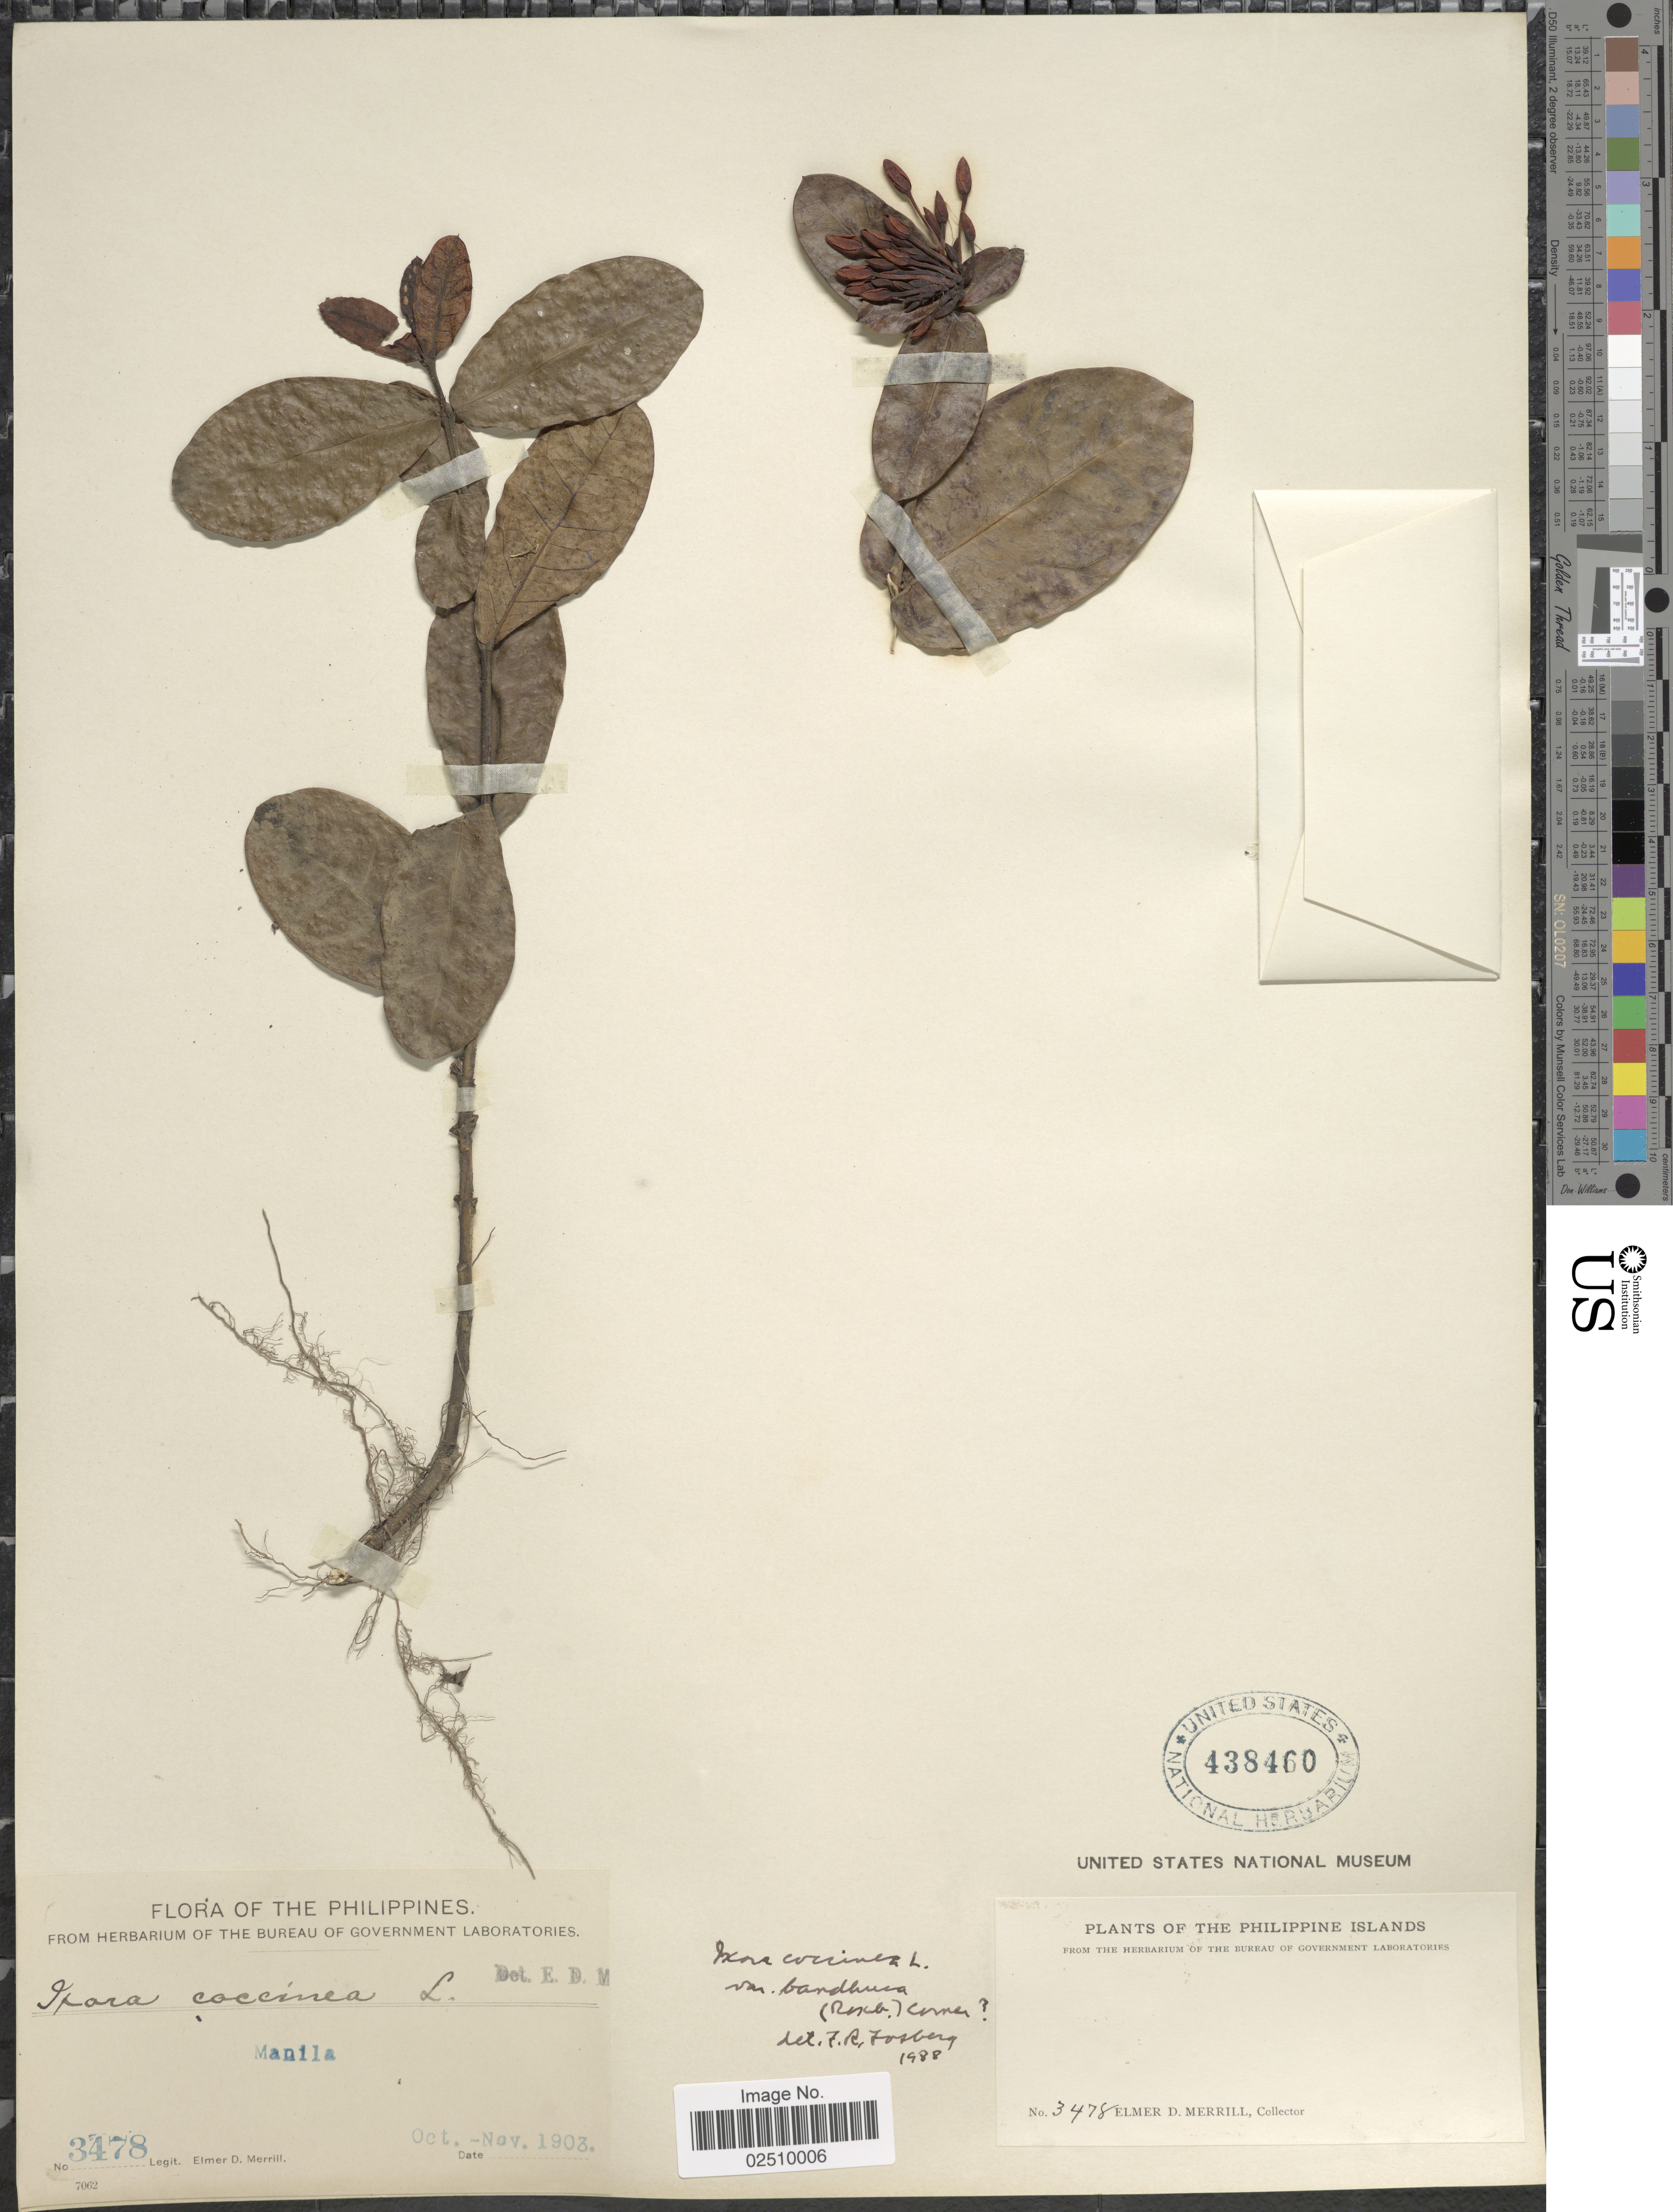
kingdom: Plantae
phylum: Tracheophyta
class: Magnoliopsida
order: Gentianales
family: Rubiaceae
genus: Ixora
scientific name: Ixora coccinea var. bandhuca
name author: (Roxb.) Kurz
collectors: E. D. Merrill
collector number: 3478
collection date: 1903-10/1903-11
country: Philippines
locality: Manila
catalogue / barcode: US 438460